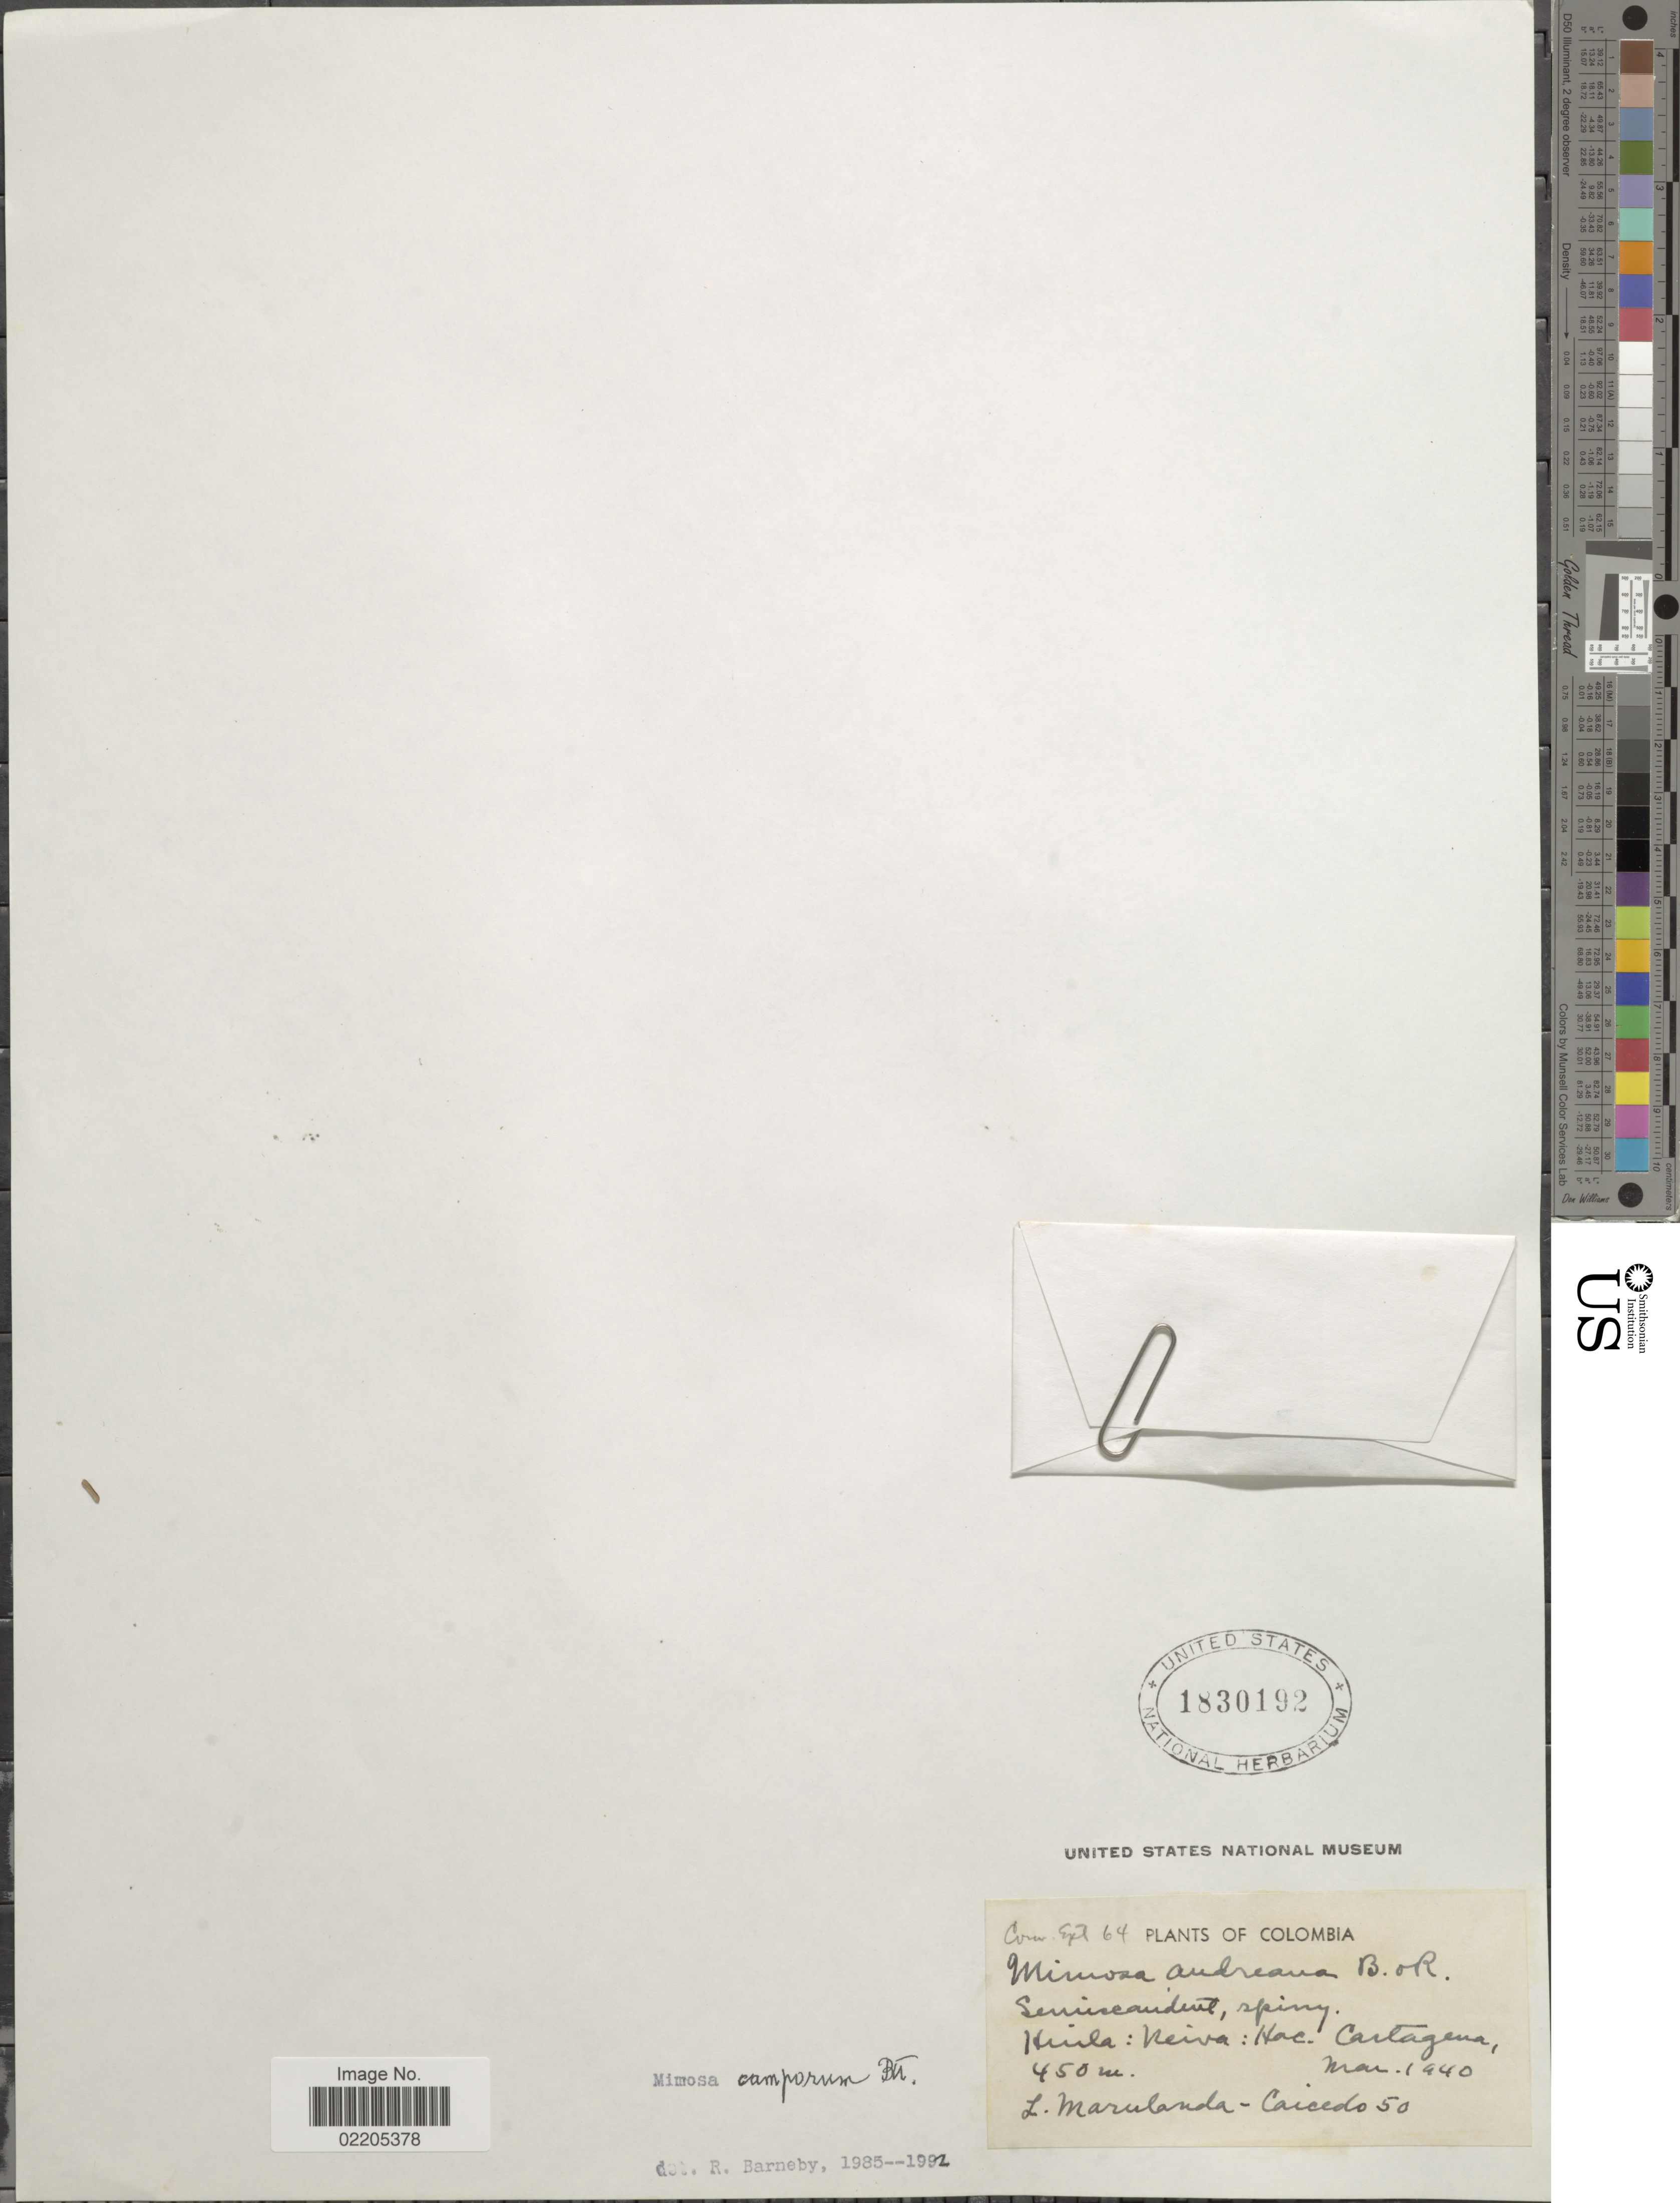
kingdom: Plantae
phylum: Tracheophyta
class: Magnoliopsida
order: Fabales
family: Fabaceae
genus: Mimosa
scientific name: Mimosa camporum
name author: Benth.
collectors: L. Marulanda Caicedo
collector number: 50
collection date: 1940-03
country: Colombia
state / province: Huila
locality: Neiva: Nac. Cartagena.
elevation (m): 450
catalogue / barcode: US 1830192